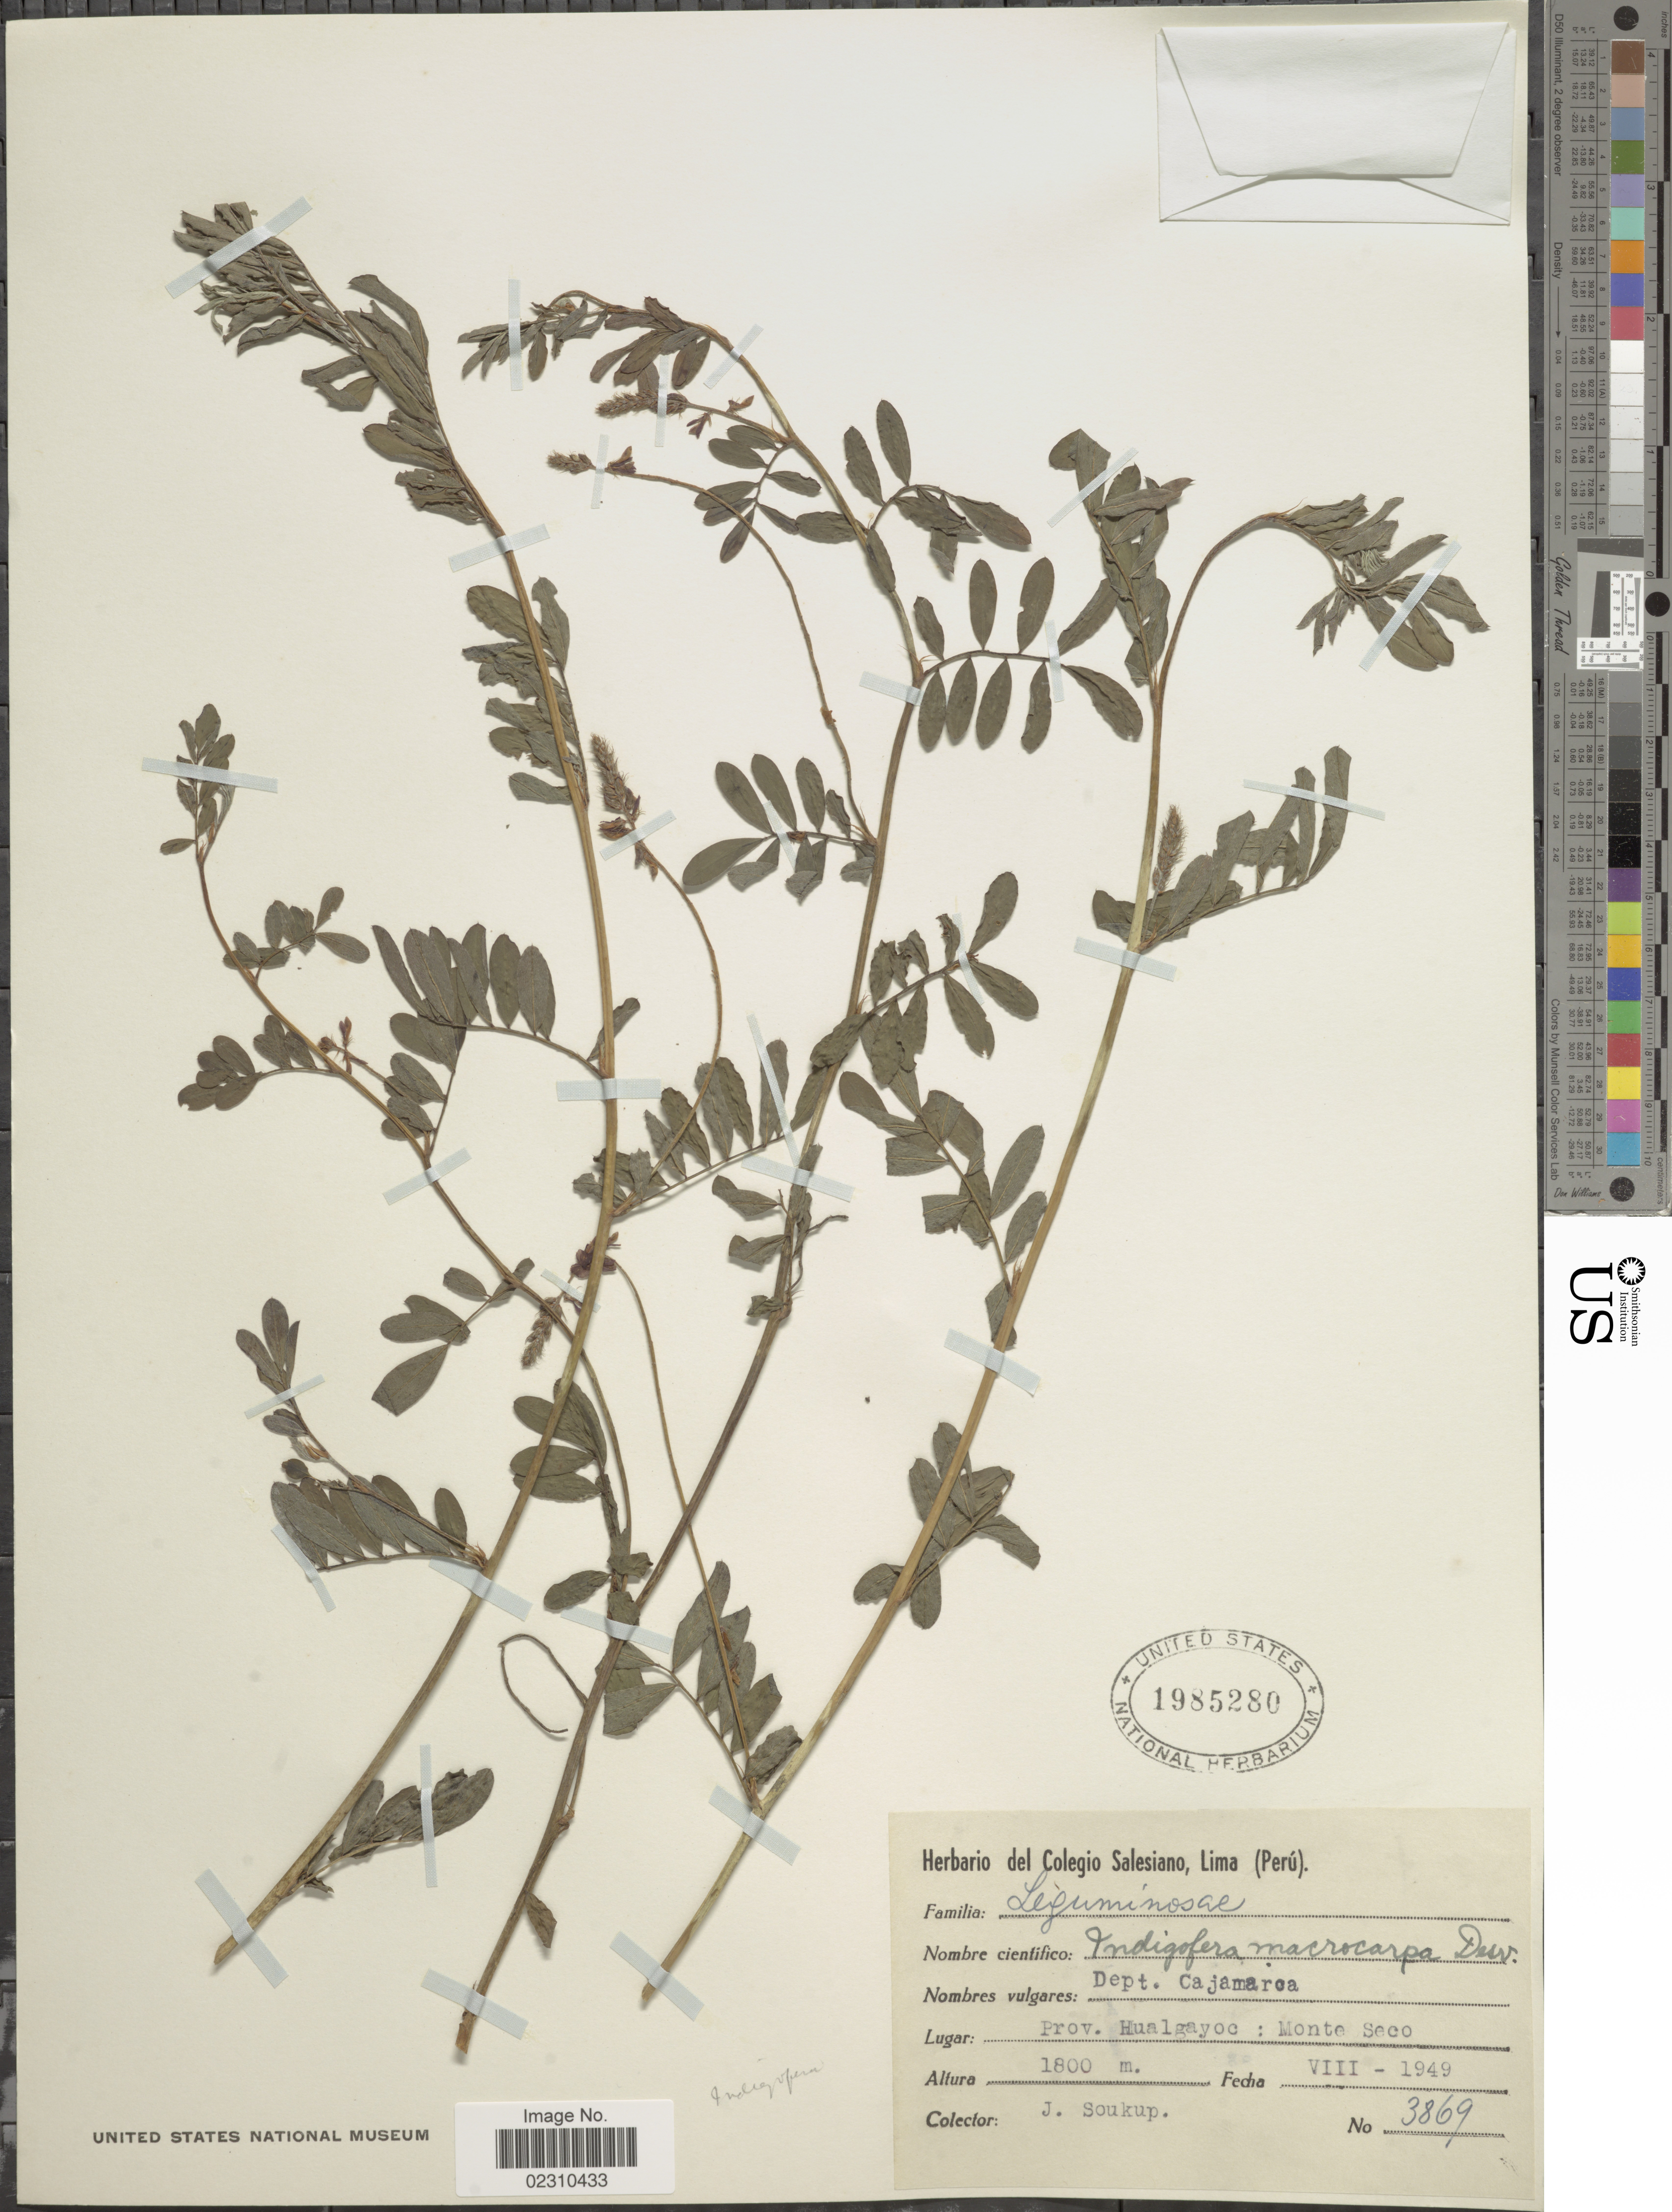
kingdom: Plantae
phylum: Tracheophyta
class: Magnoliopsida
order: Fabales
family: Fabaceae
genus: Indigofera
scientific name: Indigofera macrocarpa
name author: Desv.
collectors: J. Soukup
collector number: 3869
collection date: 1949-08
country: Peru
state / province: Cajamarca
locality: Dept. Cajamarca. Prov. Hualgayoc: Monte Seco.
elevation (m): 1800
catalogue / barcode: US 1985280